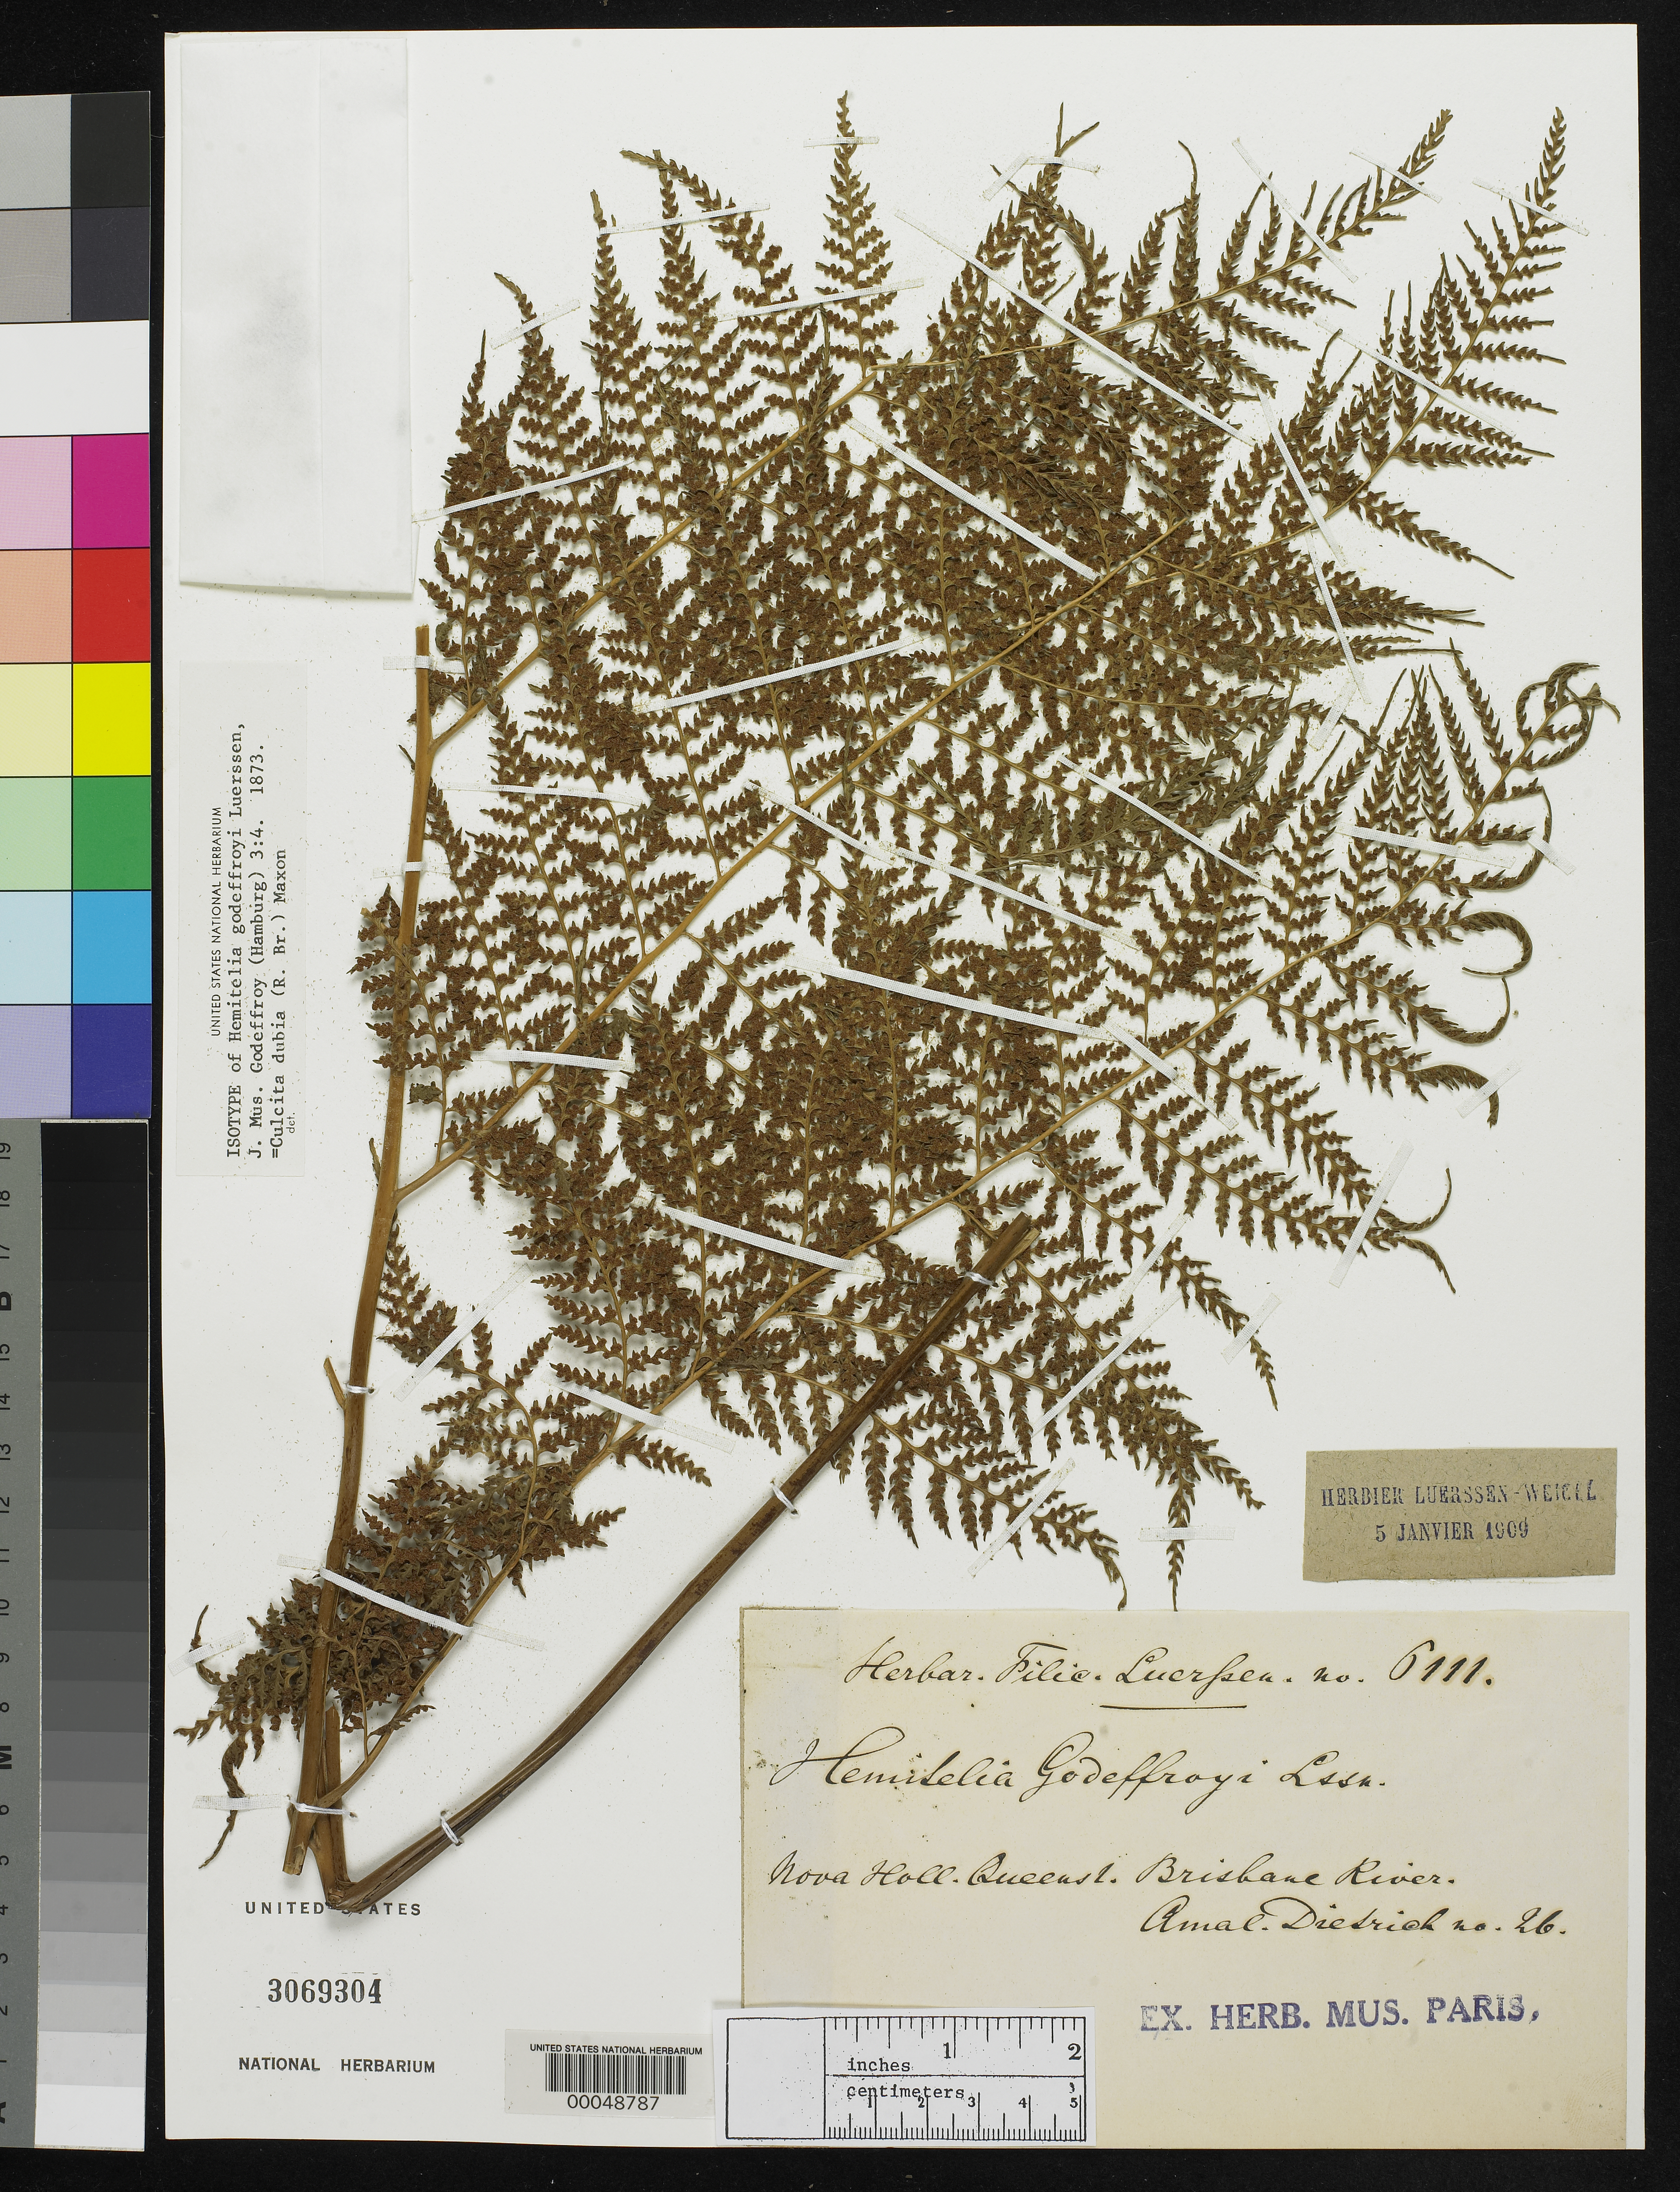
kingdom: Plantae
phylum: Tracheophyta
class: Polypodiopsida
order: Cyatheales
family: Cyatheaceae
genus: Hemitelia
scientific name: Hemitelia godeffroyi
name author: Luerssen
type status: Isotype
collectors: A. Dietrich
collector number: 26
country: Australia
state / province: Queensland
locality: Brisbane River.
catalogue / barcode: US 3069304